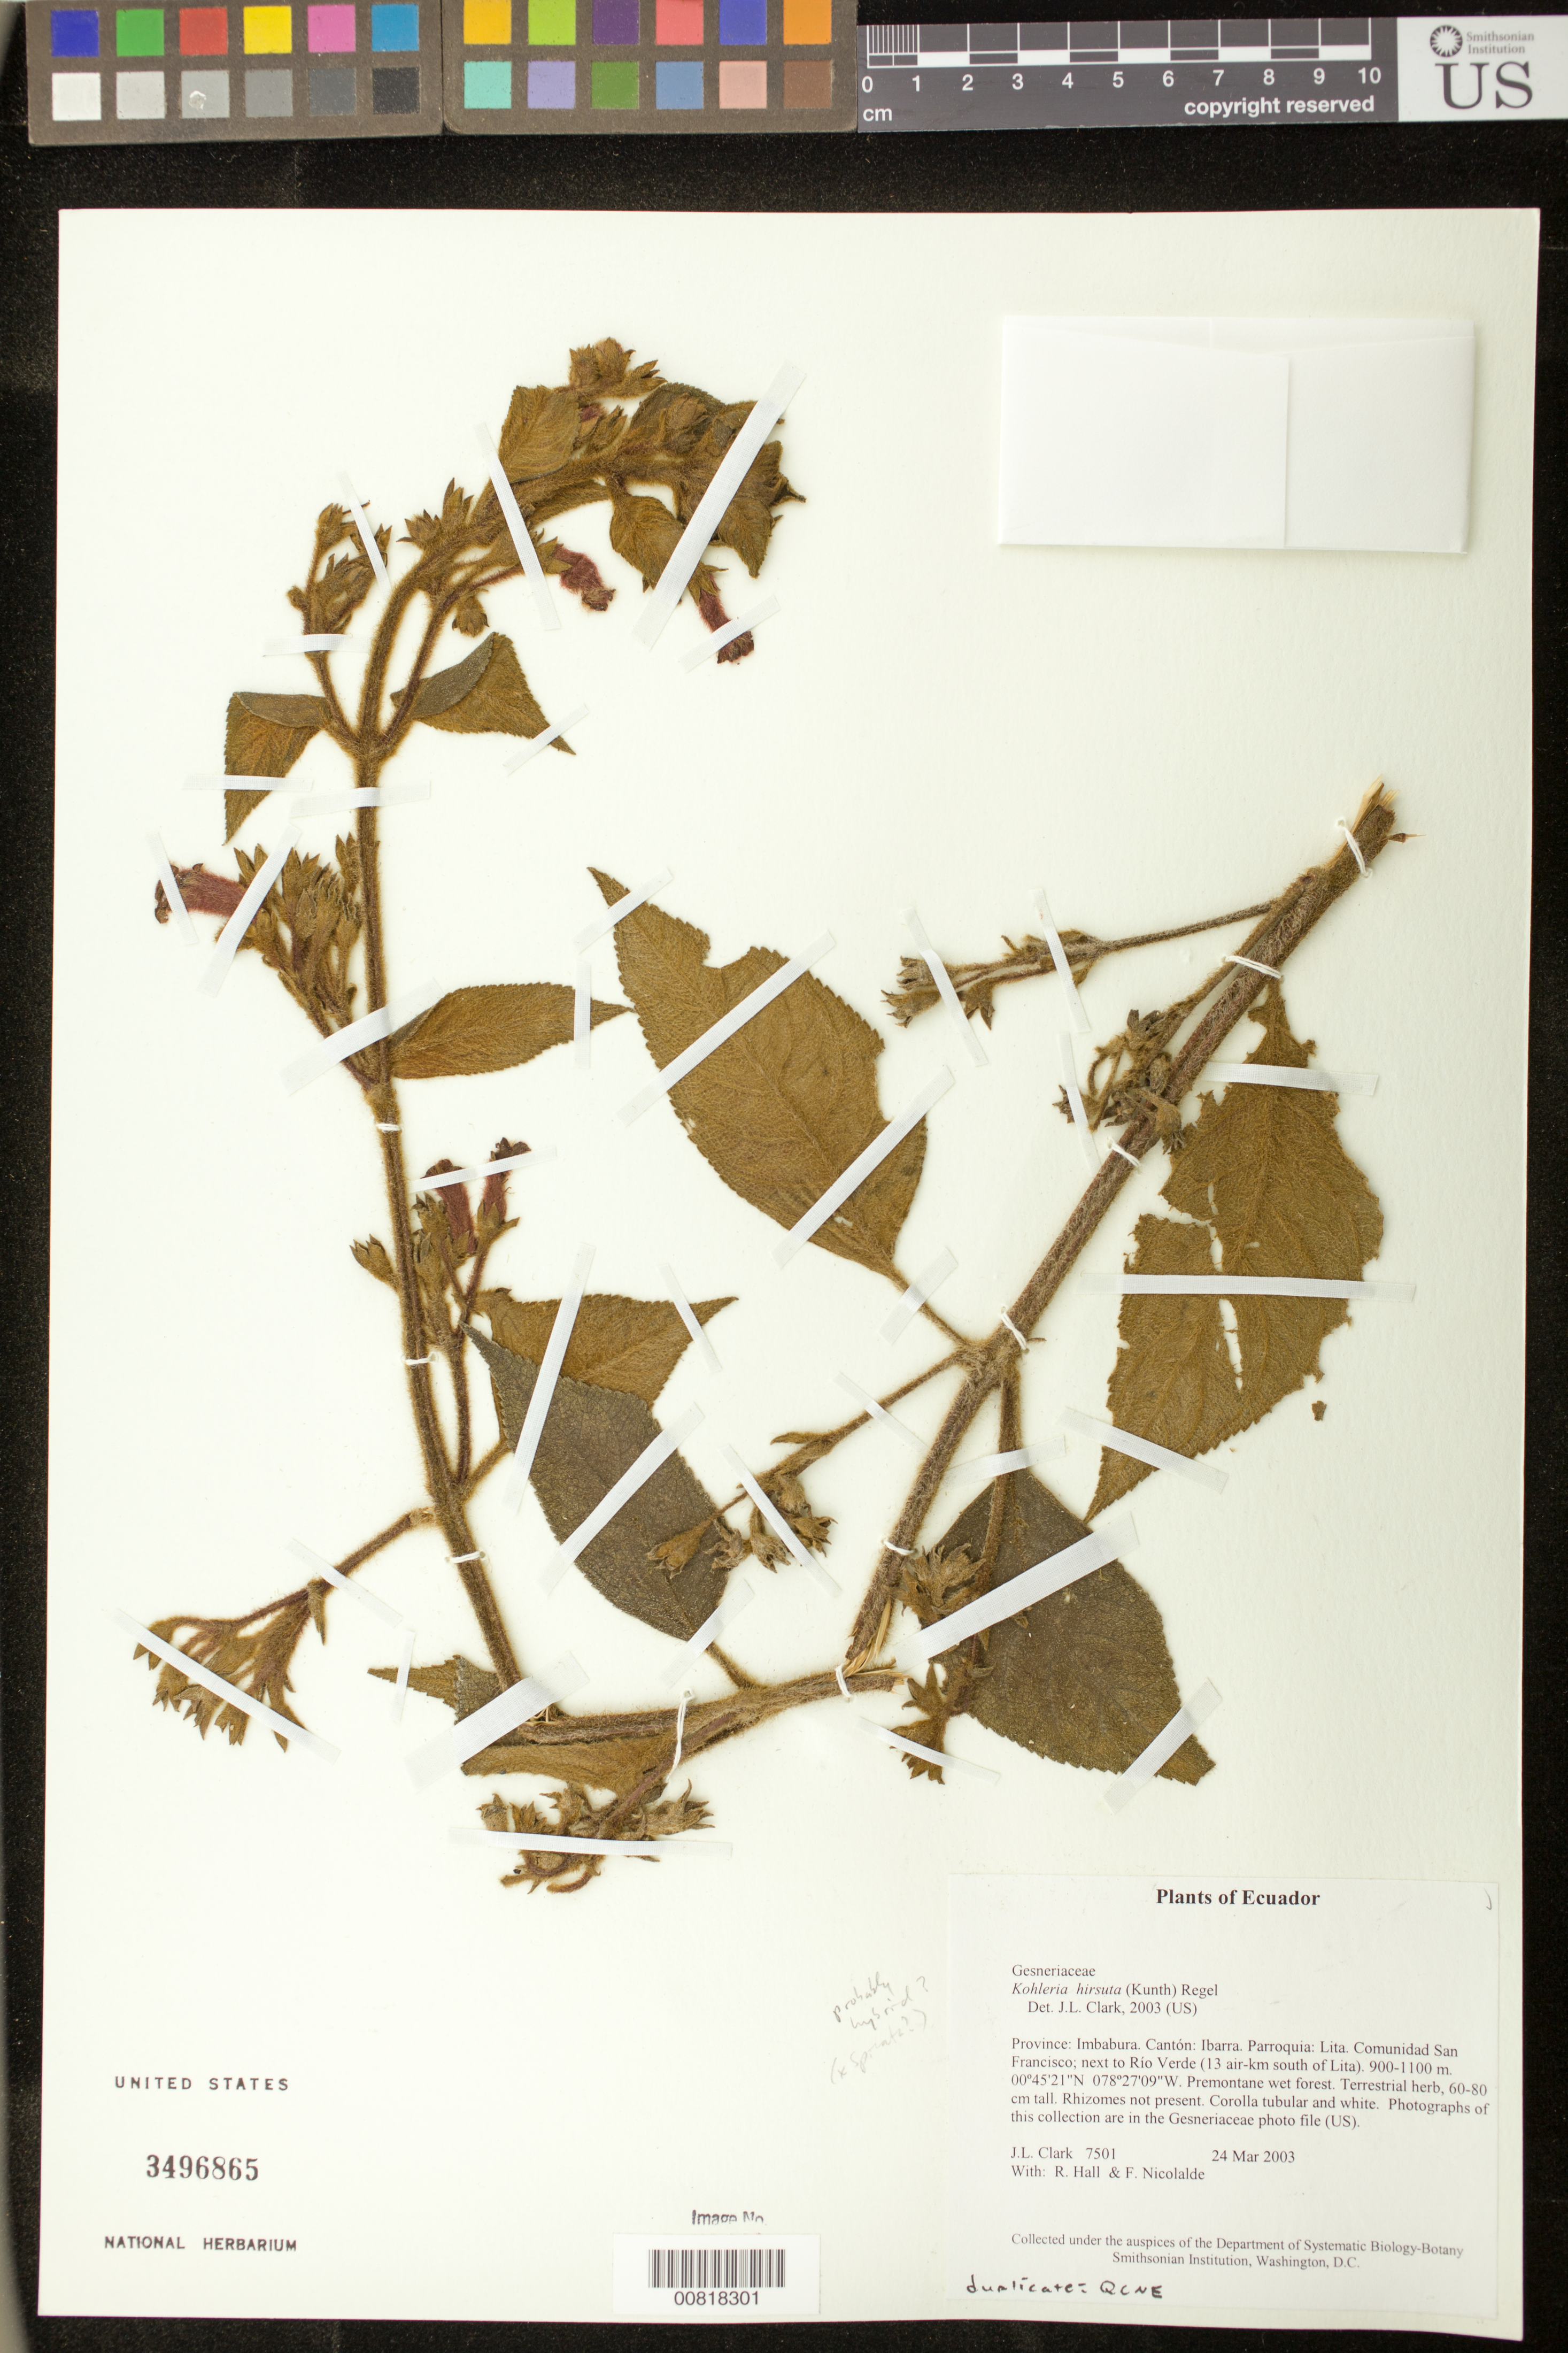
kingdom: Plantae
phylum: Tracheophyta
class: Magnoliopsida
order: Lamiales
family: Gesneriaceae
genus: Kohleria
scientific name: Kohleria hirsuta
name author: (Kunth) Regel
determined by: Clark, J. L., (SEL), The Marie Selby Botanical Garden (UNITED STATES)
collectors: J. L. Clark, R. Hall & F. Nicolalde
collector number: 7501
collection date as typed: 24 Mar 2003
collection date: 2003-03-24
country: Ecuador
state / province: Imbabura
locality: Ibarra. Parroquia: Lita. Comunidad San Francisco; next to Río Verde (13 air-km south of Lita).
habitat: Premontane wet forest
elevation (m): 900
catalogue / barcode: US 3496865